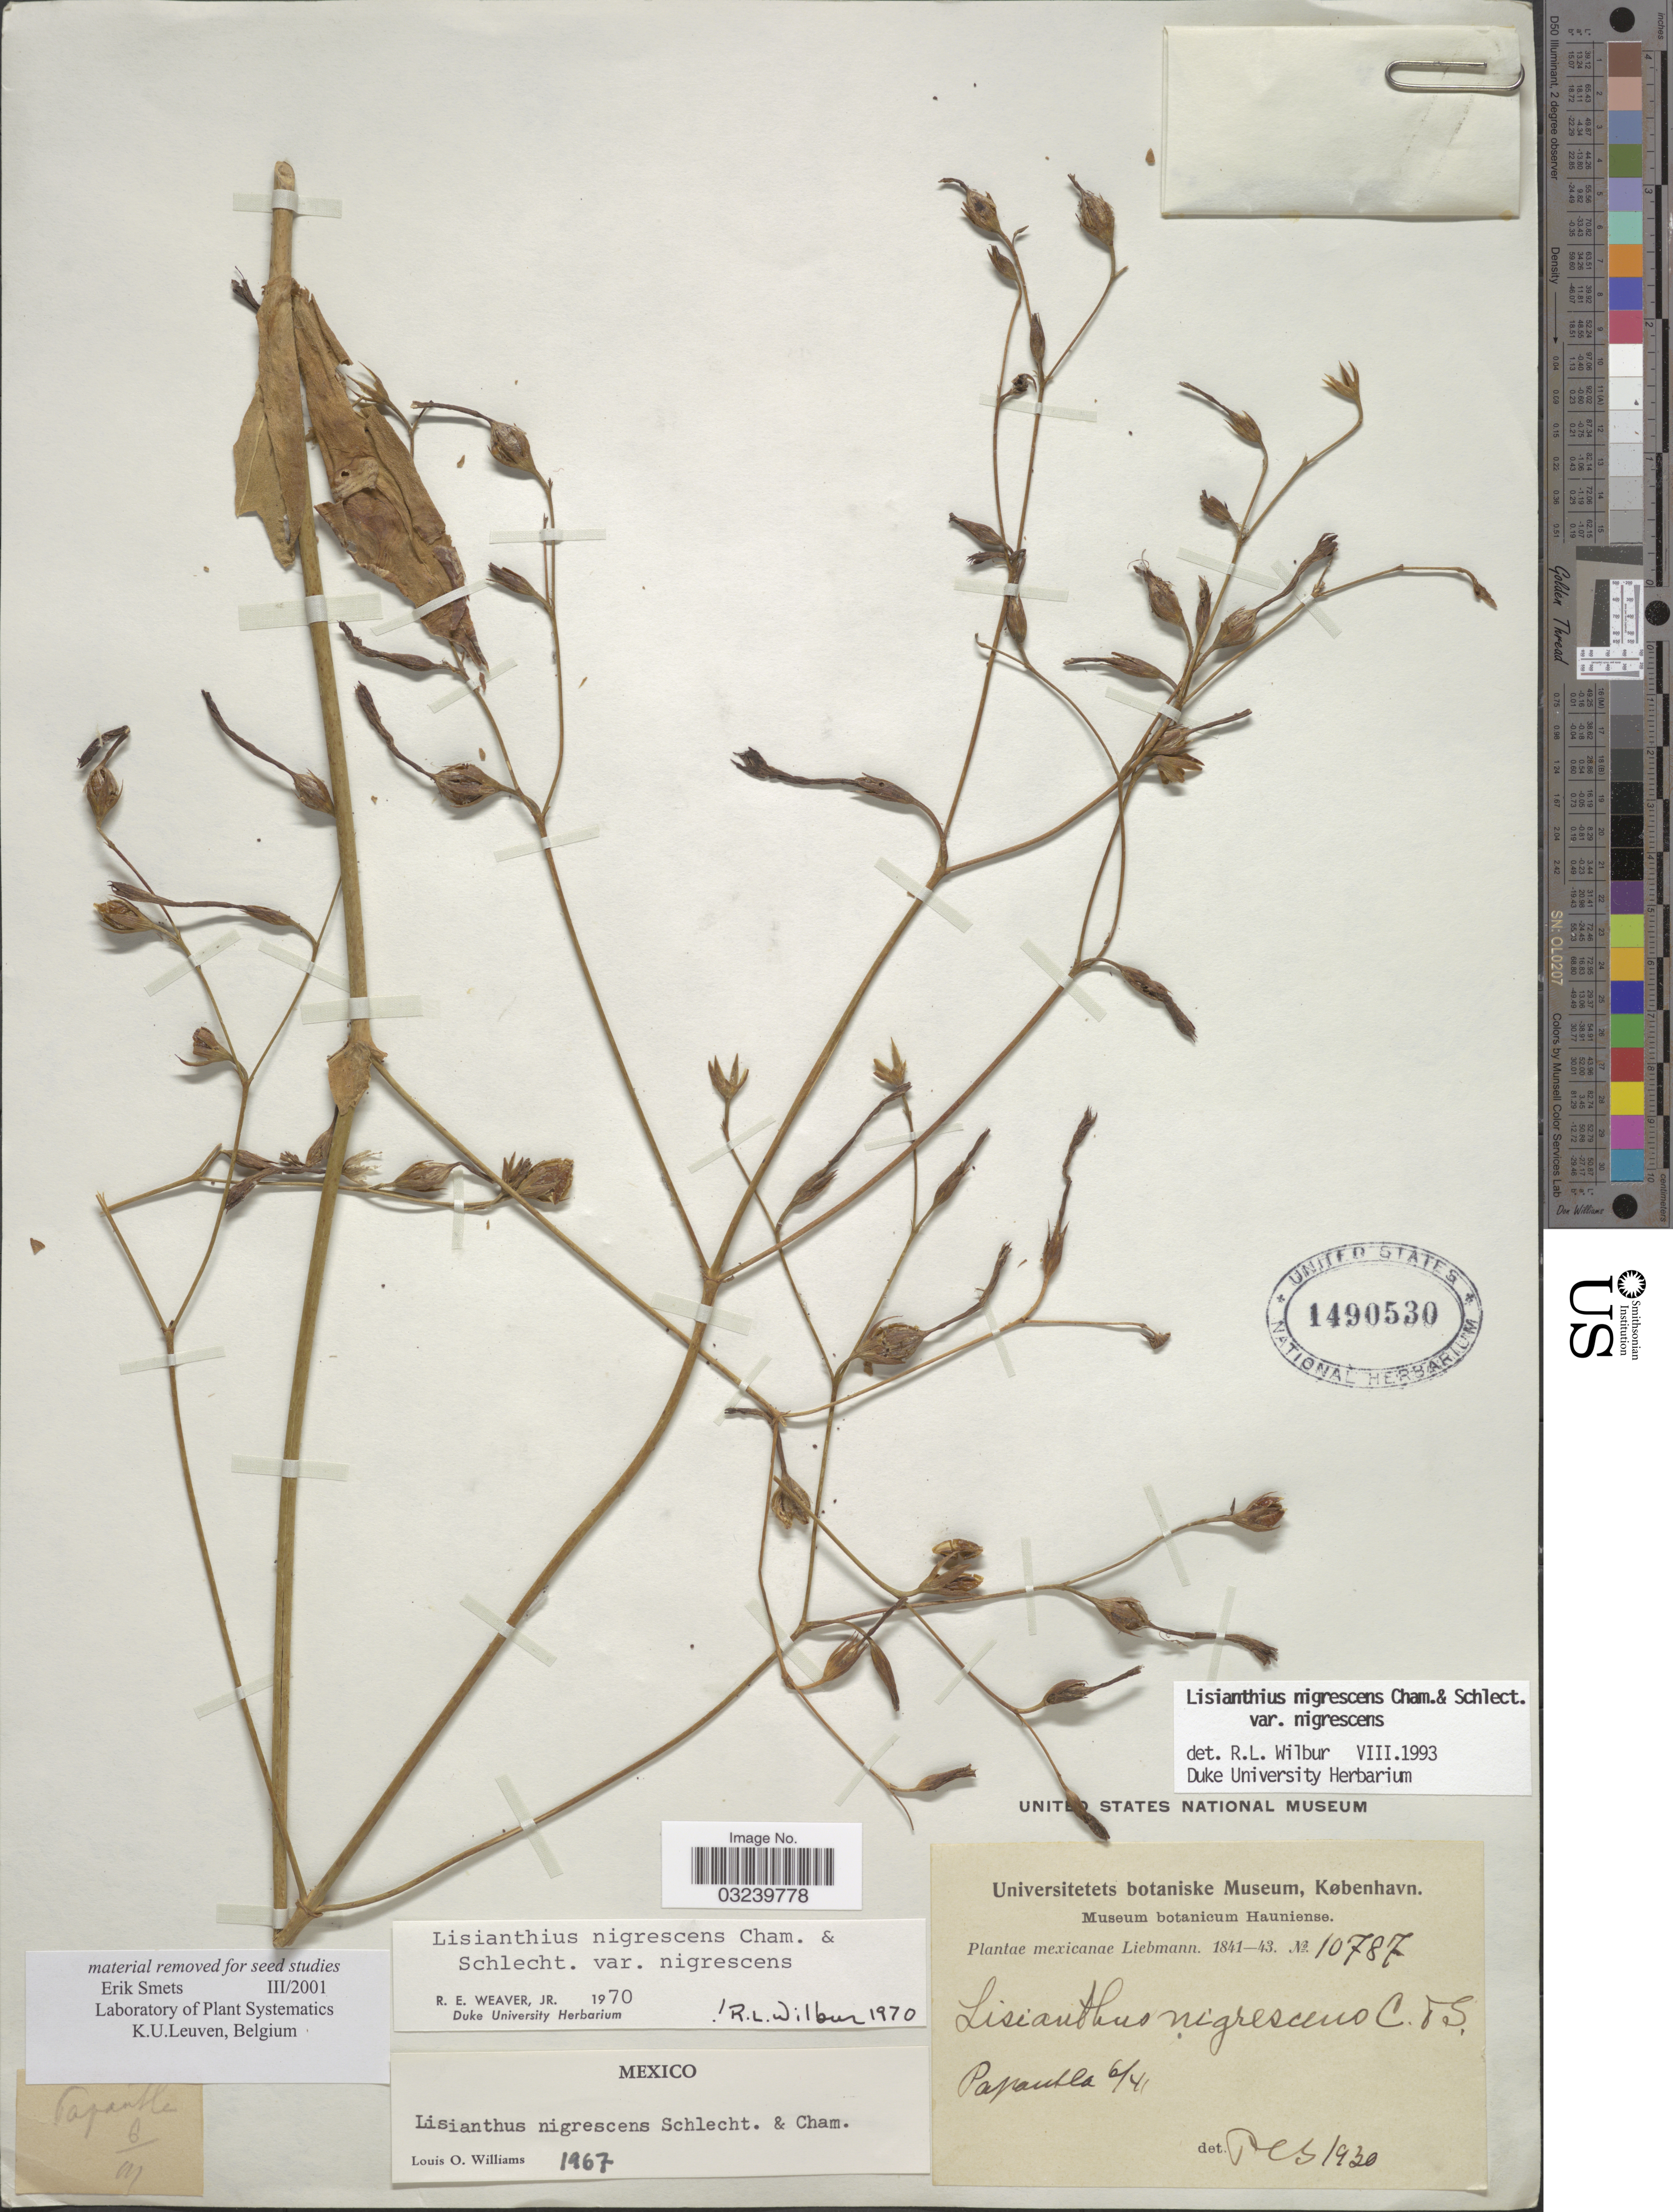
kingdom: Plantae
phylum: Tracheophyta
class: Magnoliopsida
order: Gentianales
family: Gentianaceae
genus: Lisianthius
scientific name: Lisianthius nigrescens var. nigrescens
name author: Schltdl. & Cham.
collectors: Liebmann, --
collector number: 10787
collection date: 1841-06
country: Mexico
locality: Papantla.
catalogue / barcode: US 1490530